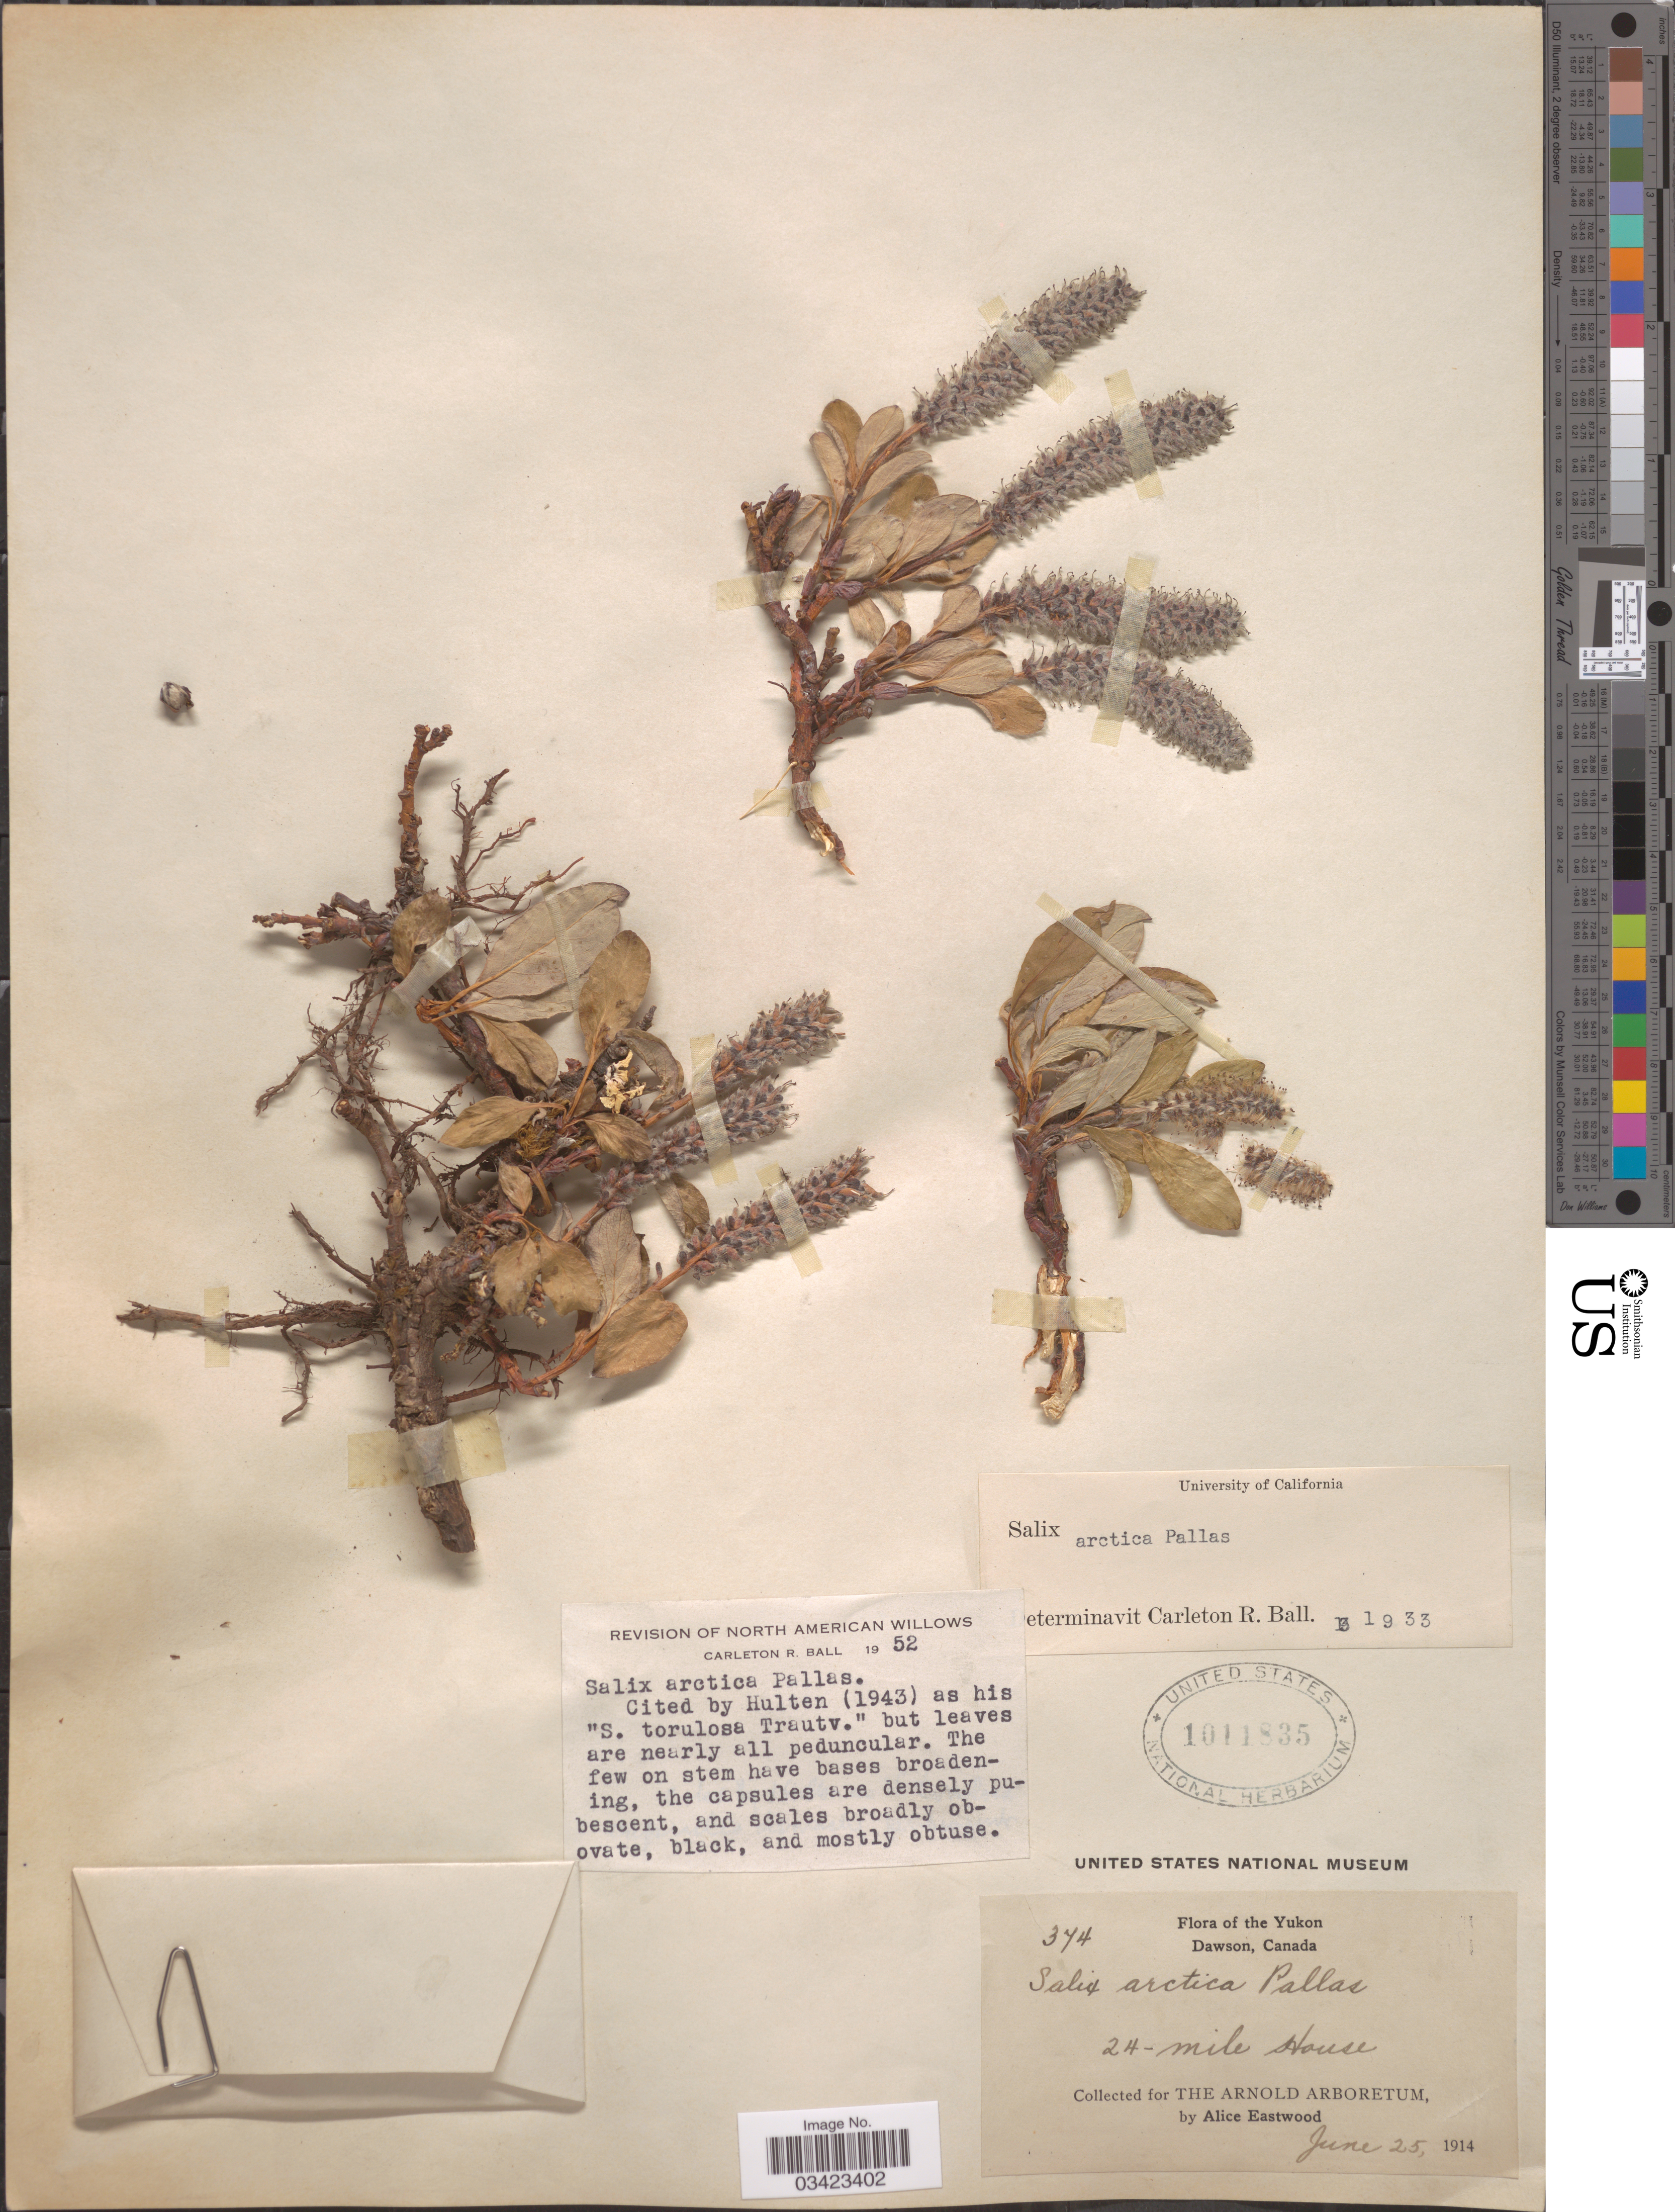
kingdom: Plantae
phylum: Tracheophyta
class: Magnoliopsida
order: Malpighiales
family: Salicaceae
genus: Salix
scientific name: Salix arctica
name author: Pall.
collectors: A. Eastwood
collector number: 374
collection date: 1914-06-25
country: Canada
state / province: Yukon Territory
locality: Yukon. Dawson. 24-mile House.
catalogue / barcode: US 1011835